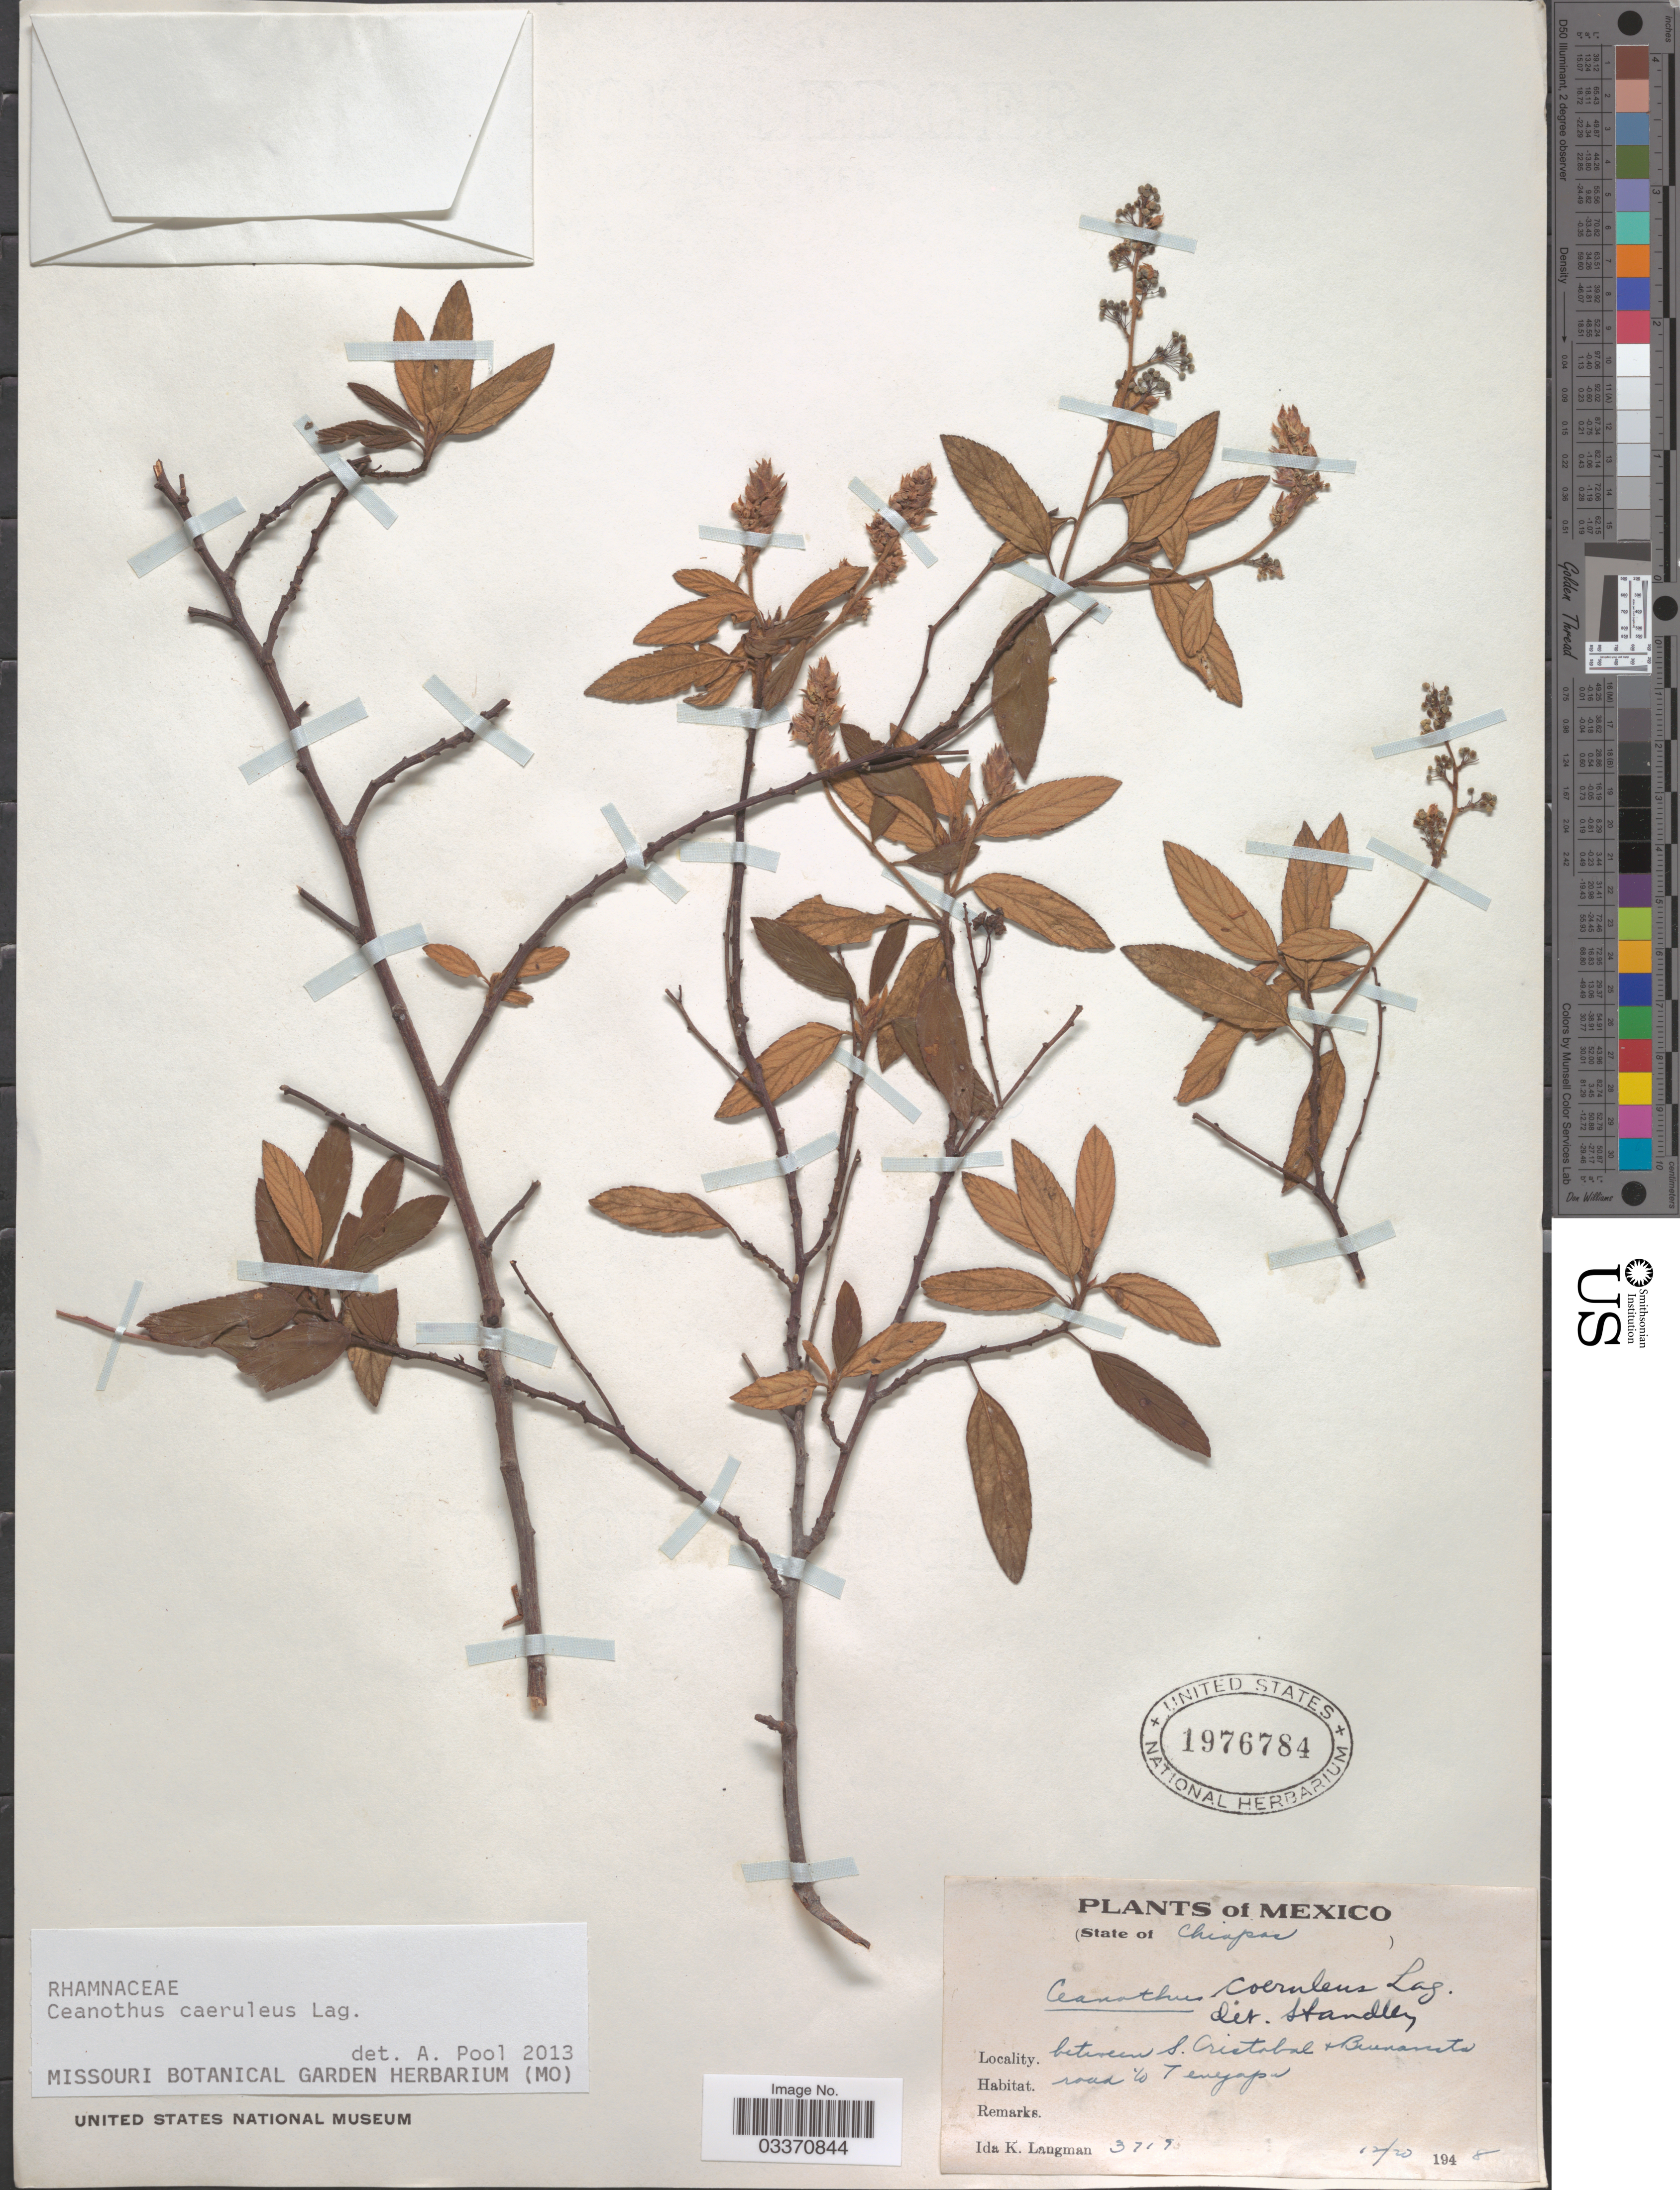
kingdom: Plantae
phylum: Tracheophyta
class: Magnoliopsida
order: Rosales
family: Rhamnaceae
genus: Ceanothus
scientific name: Ceanothus caeruleus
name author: Lag.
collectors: I. K. Langman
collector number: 3719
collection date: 1948-12-20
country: Mexico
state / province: Chiapas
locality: Between S. Cristobal & Buenavista road to Tenejapa.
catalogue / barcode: US 1976784